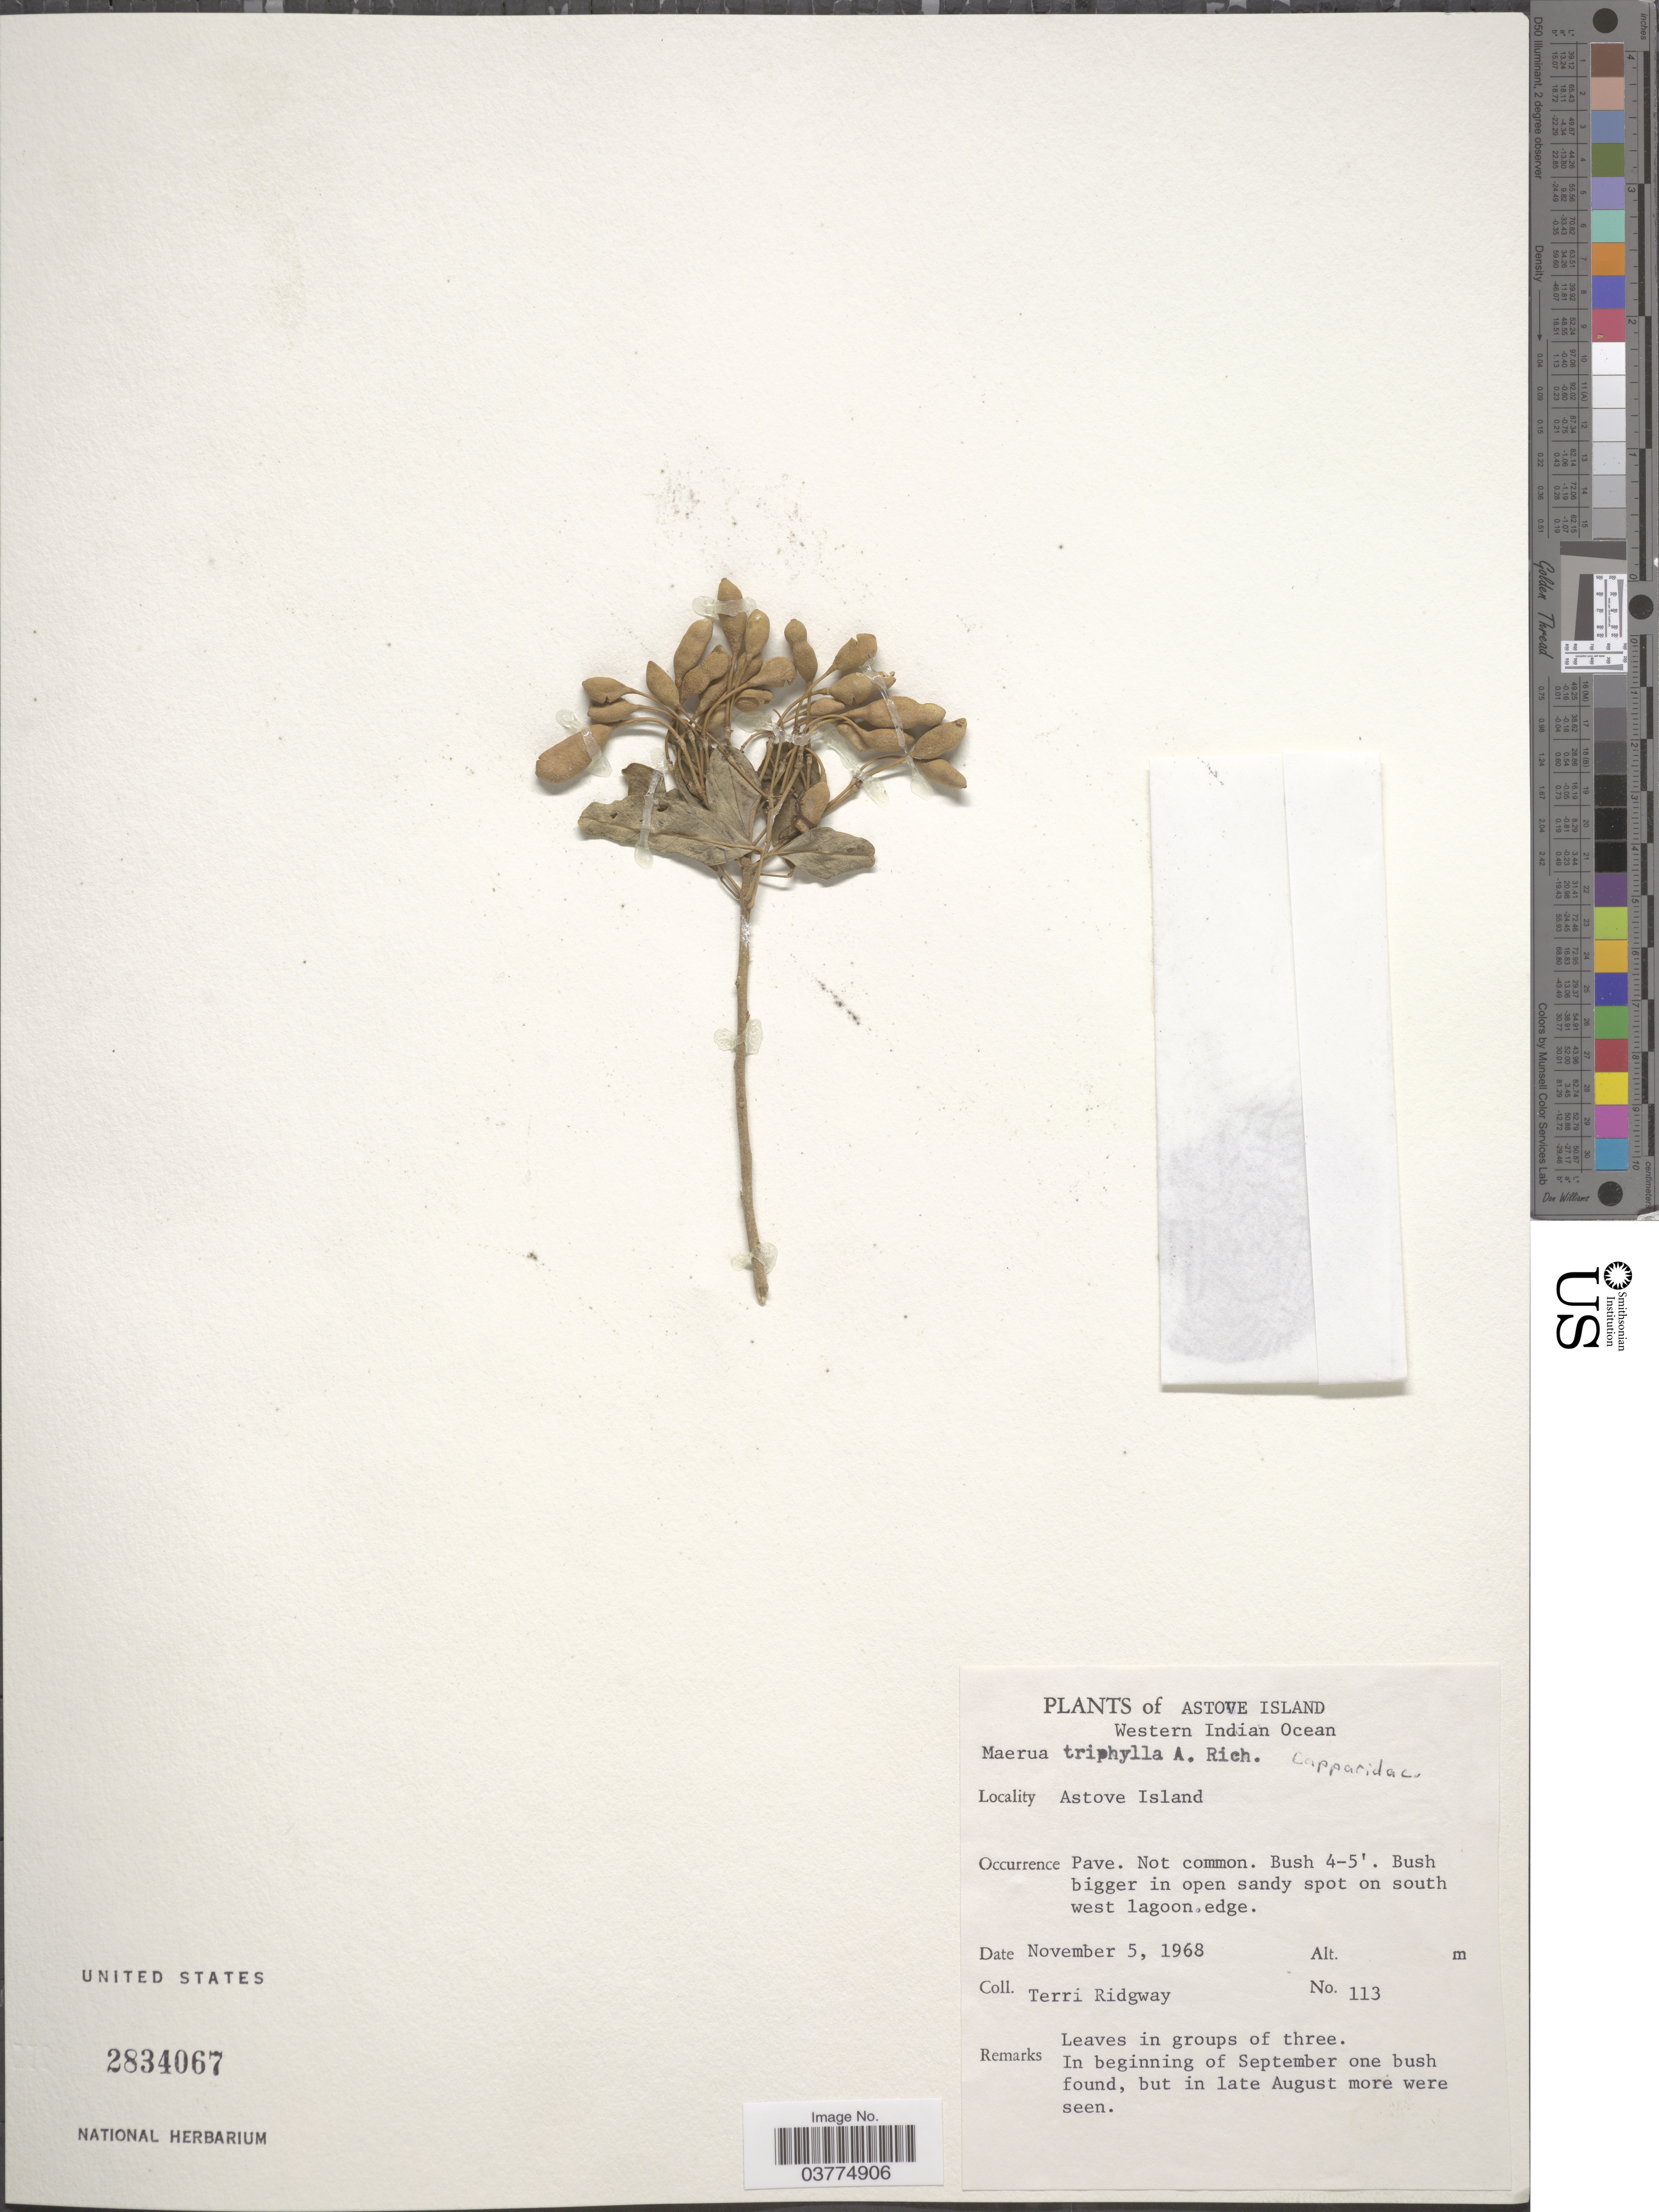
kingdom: Plantae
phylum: Tracheophyta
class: Magnoliopsida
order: Brassicales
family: Capparaceae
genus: Maerua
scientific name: Maerua triphylla var. pubescens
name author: (Klotzsch) DeWolf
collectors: T. Ridgway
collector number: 113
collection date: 1968-11-05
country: Seychelles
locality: Astove Island. Western Indian Ocean. Astove Island.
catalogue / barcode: US 2834067